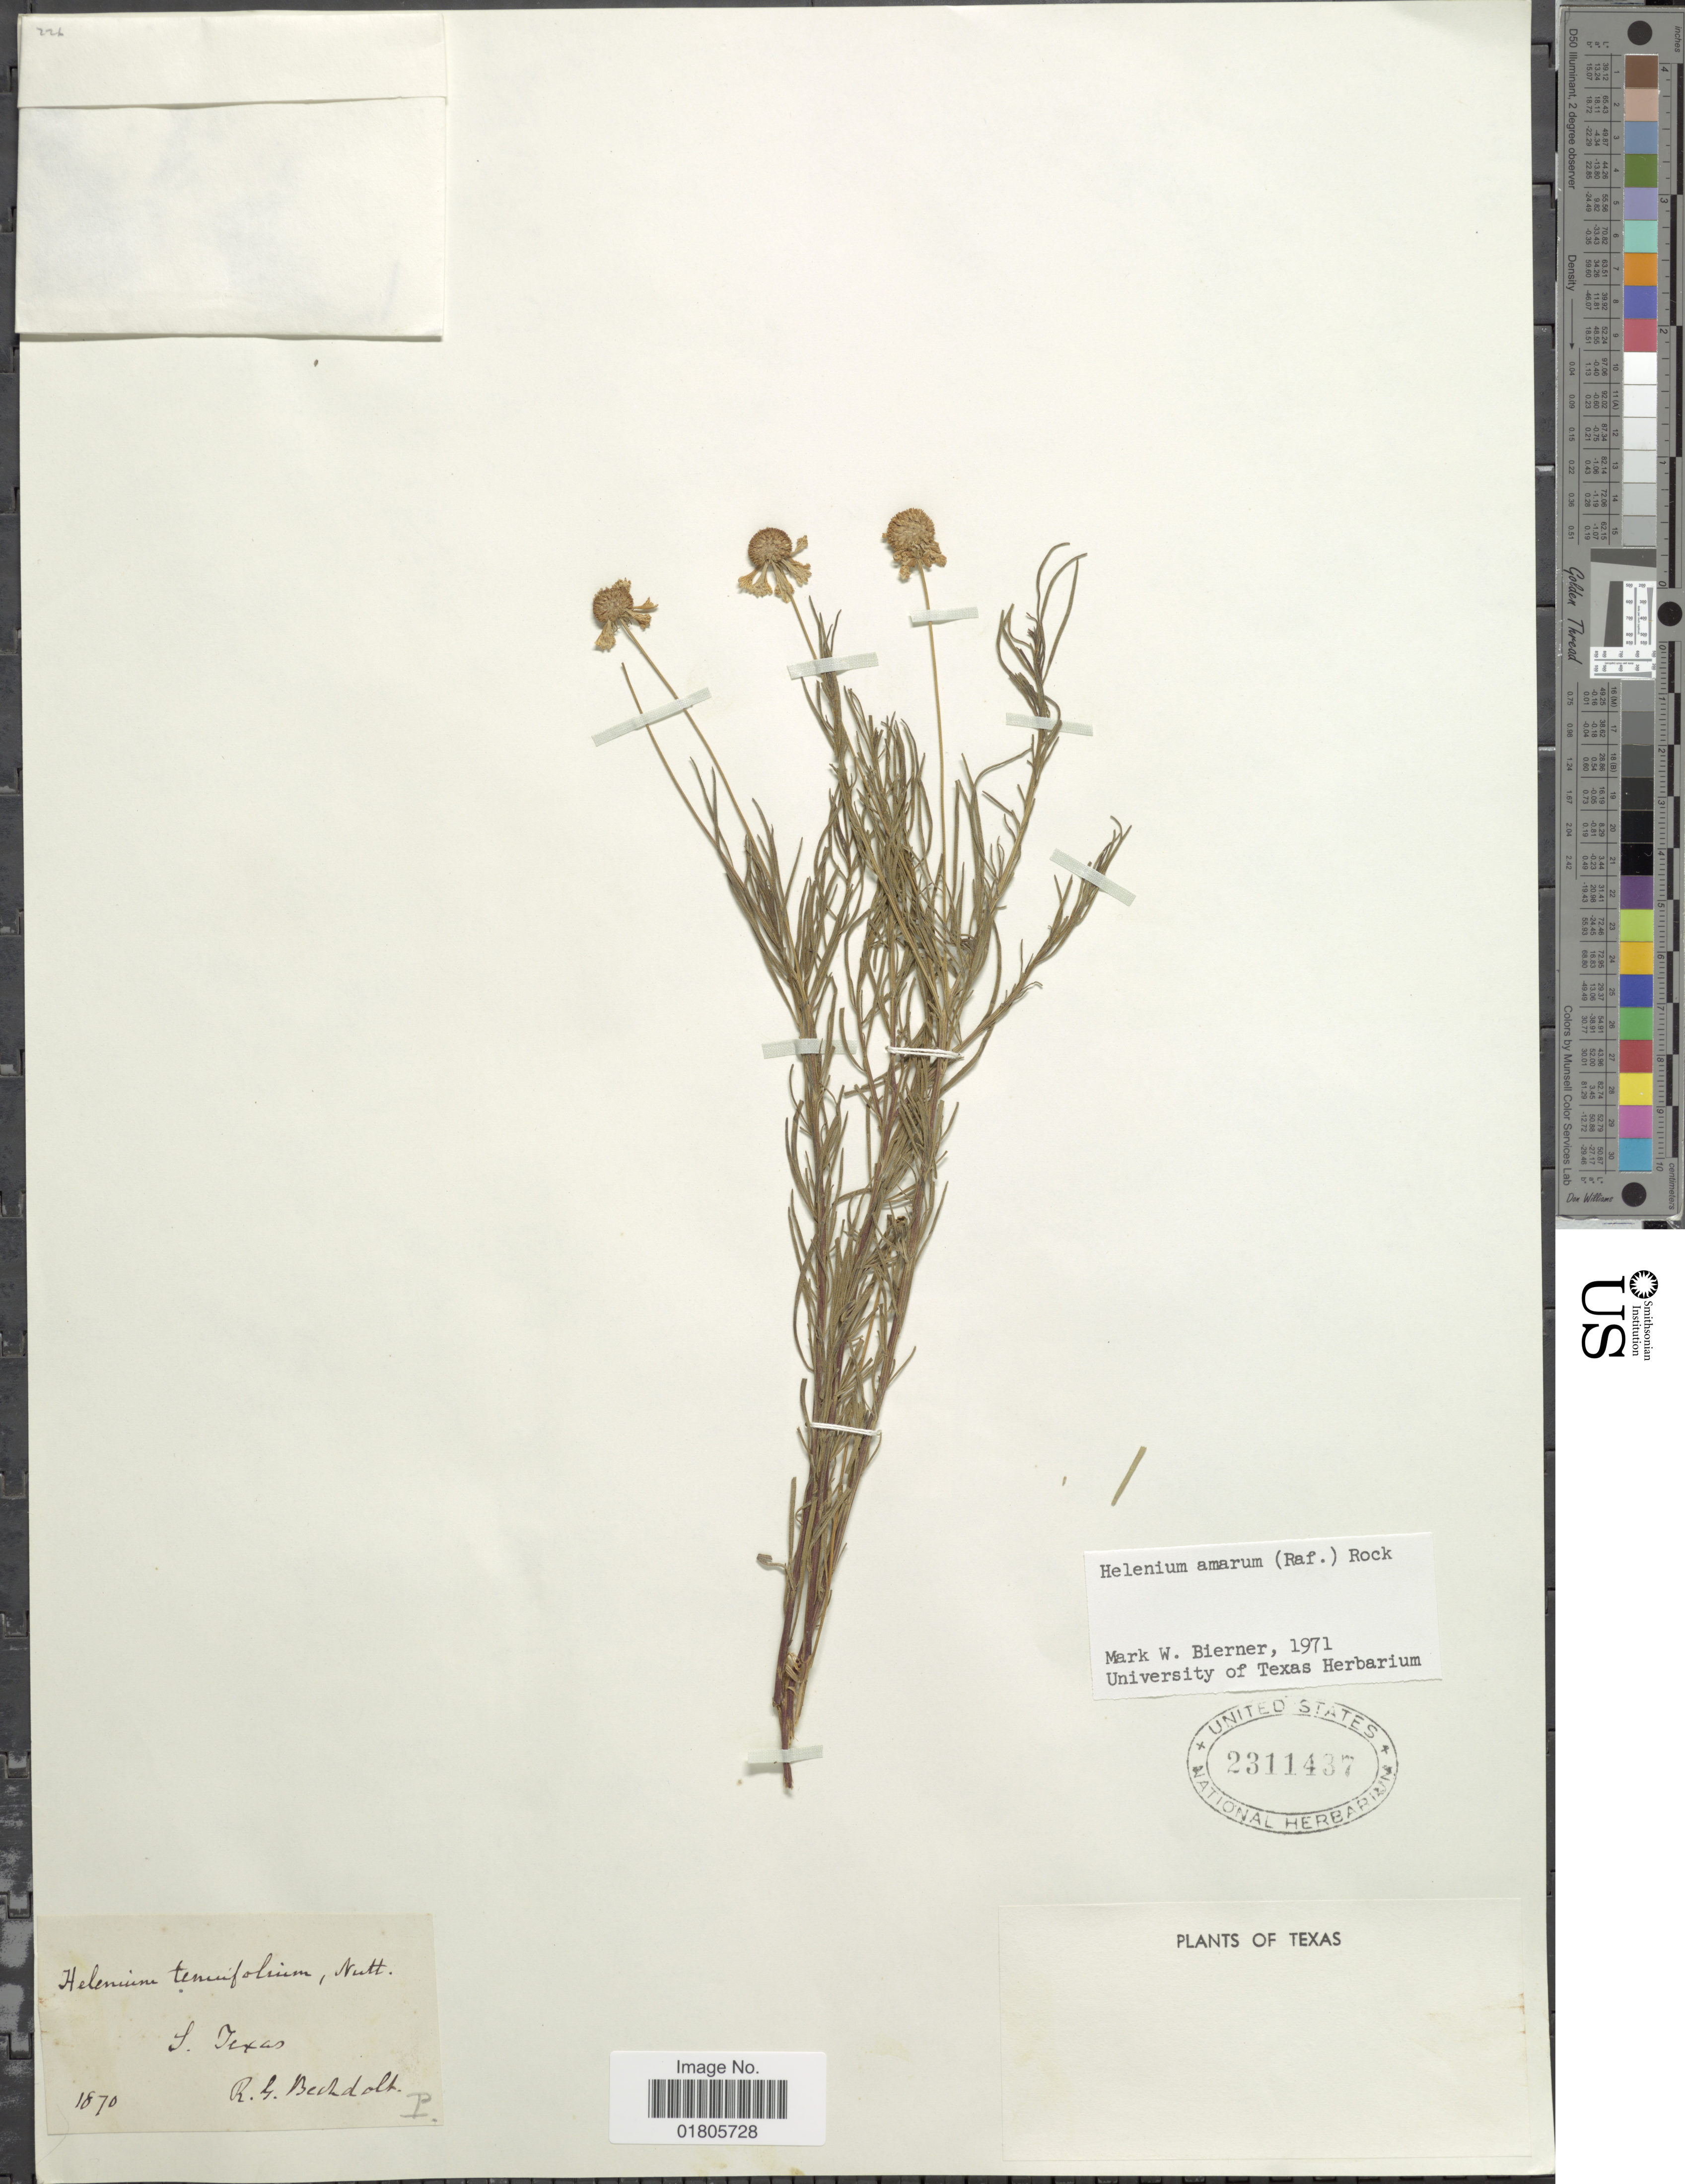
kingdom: Plantae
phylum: Tracheophyta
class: Magnoliopsida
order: Asterales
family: Asteraceae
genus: Helenium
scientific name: Helenium amarum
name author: (Raf.) H. Rock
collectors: R. Bechdolt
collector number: I*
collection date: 1870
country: United States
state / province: Texas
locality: S. Texas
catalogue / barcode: US 2311437